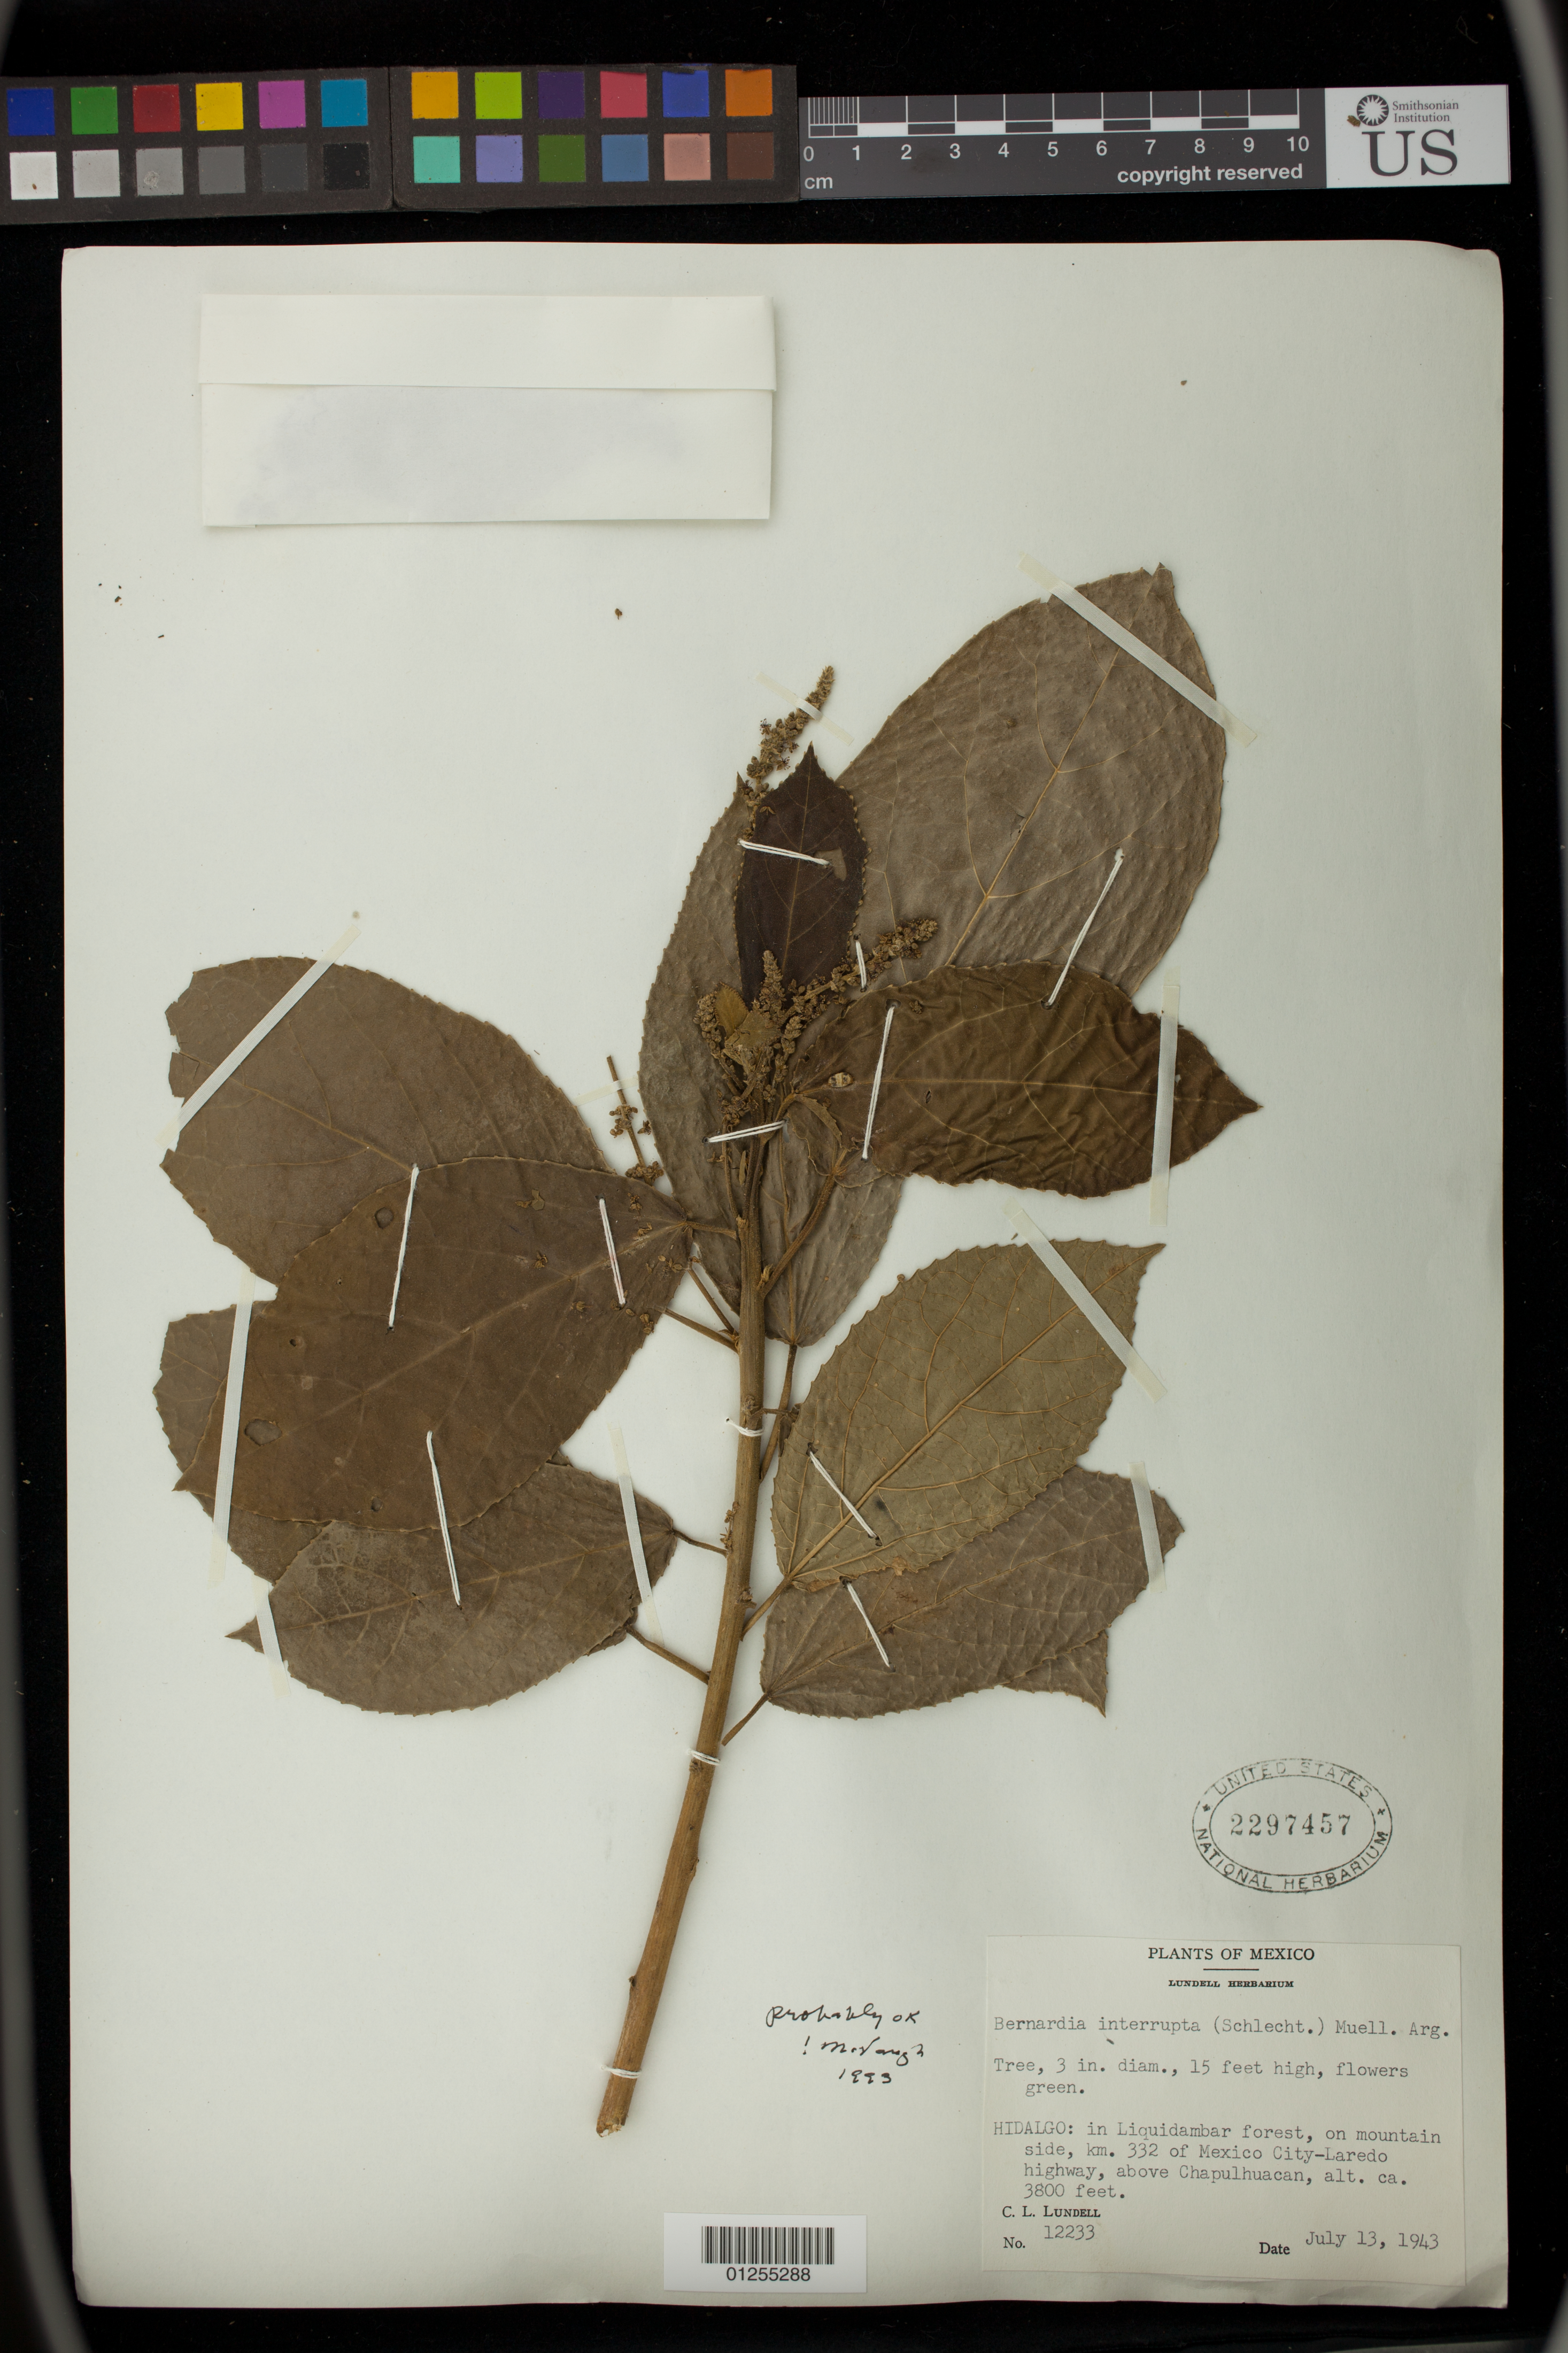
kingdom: Plantae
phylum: Tracheophyta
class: Magnoliopsida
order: Malpighiales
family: Euphorbiaceae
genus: Bernardia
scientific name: Bernardia interrupta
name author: (Schltdl.) Müll. Arg.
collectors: C. L. Lundell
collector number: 12233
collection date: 1943-07-13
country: Mexico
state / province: Hidalgo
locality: Liquidambar forest, on mountain side, km. 332 of Mexico City-Laredo highway, above Chapulhuacan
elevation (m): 1158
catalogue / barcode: US 2297457